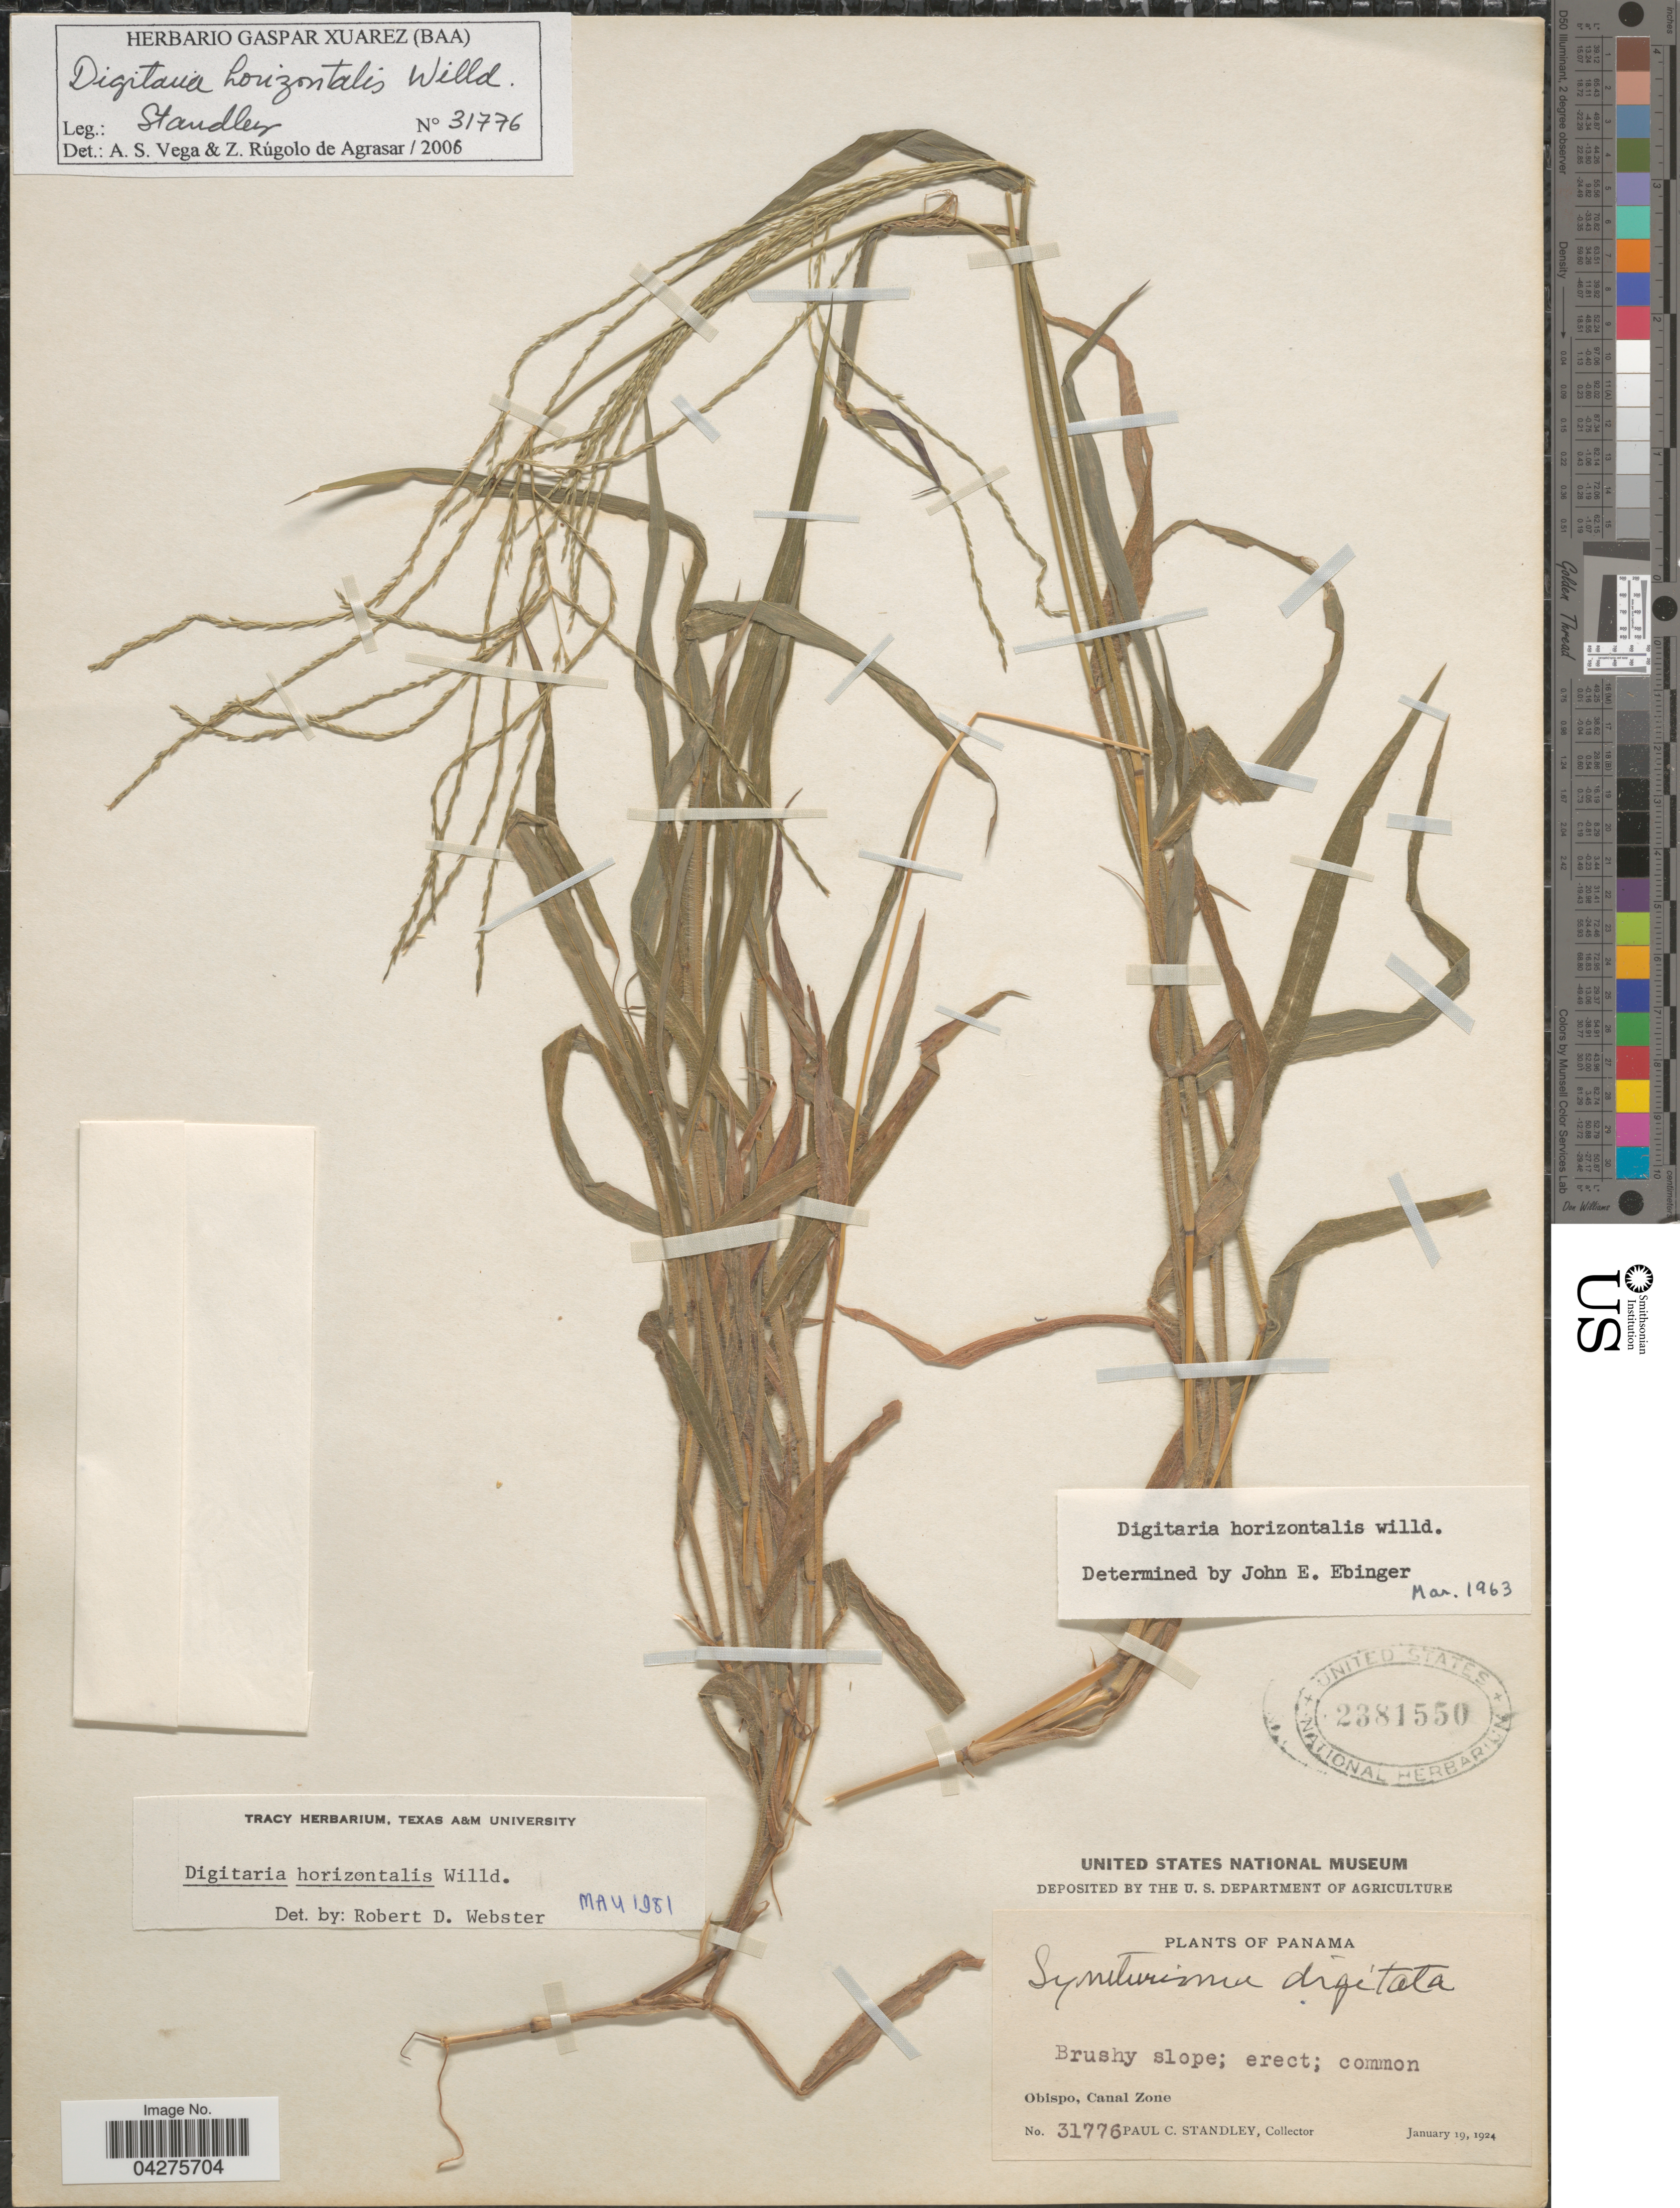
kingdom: Plantae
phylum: Tracheophyta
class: Liliopsida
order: Poales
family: Poaceae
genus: Digitaria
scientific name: Digitaria horizontalis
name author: Willd.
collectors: P. C. Standley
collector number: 31776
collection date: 1924-01-19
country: Panama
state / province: Colón / Panamá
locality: Obispo, Canal Zone.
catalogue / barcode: US 2381550